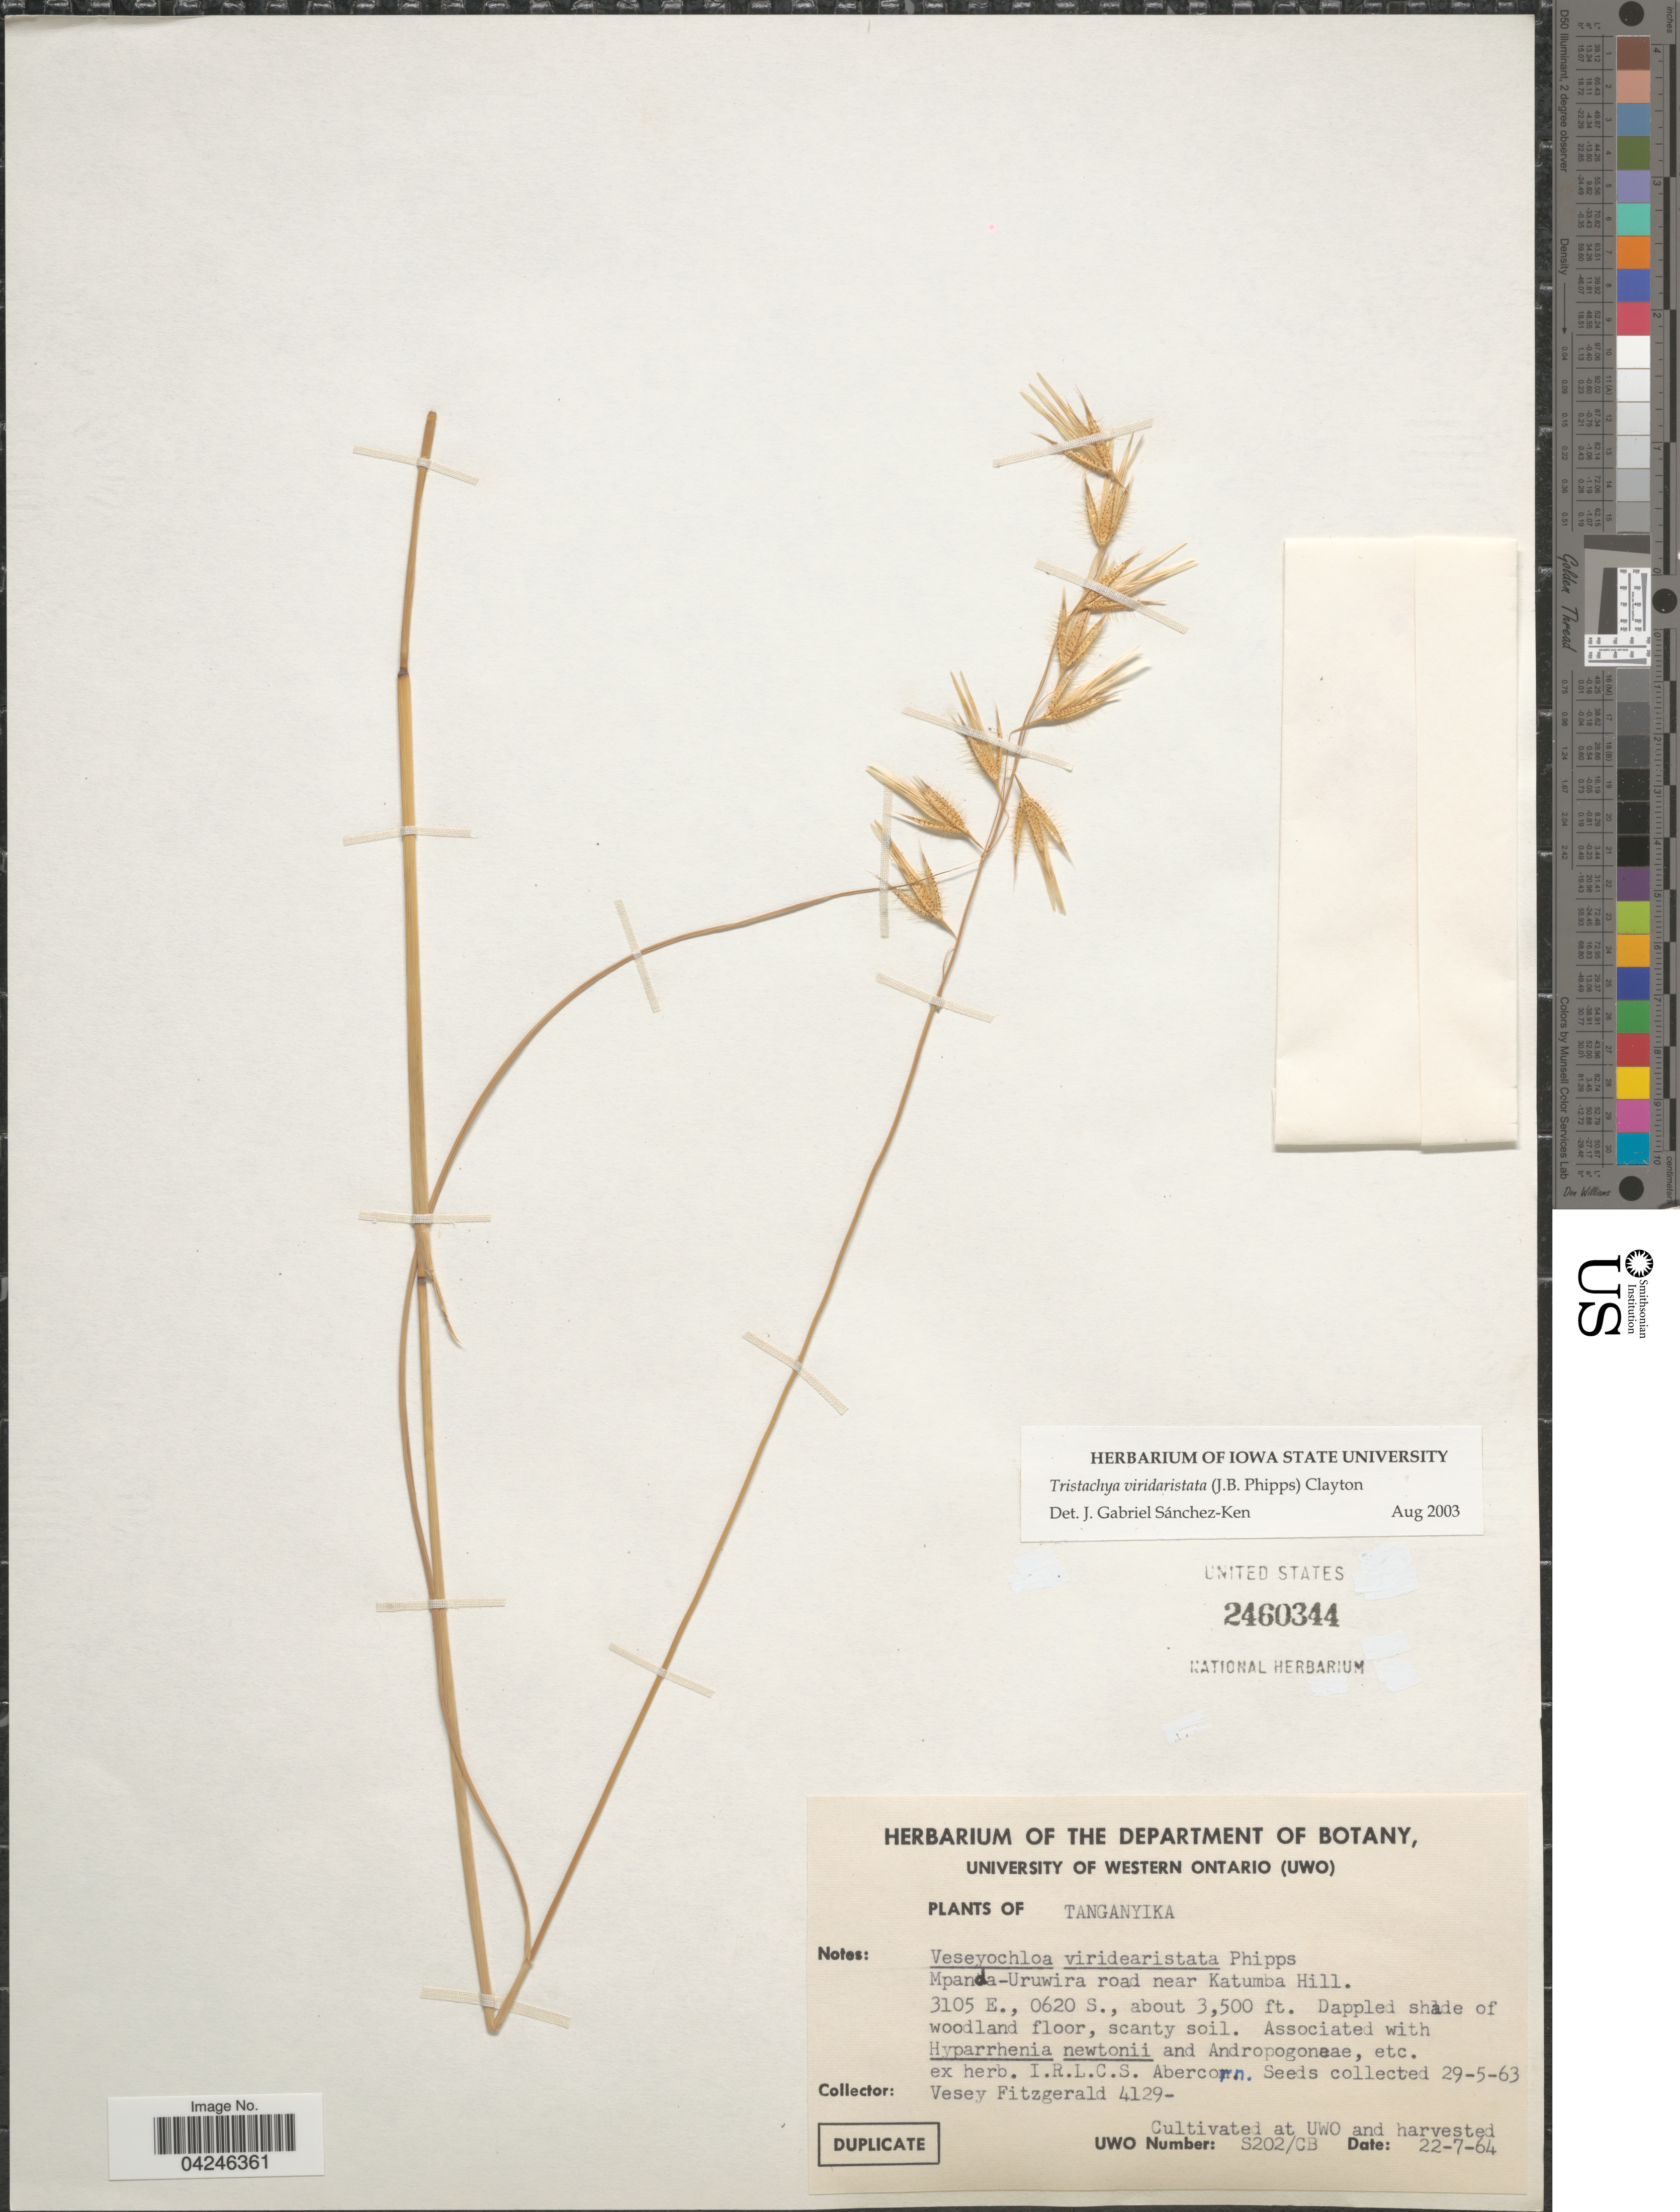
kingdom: Plantae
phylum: Tracheophyta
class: Liliopsida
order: Poales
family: Poaceae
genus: Tristachya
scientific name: Tristachya viridearistata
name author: (J.B. Phipps) Clayton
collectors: V. Fitzgerald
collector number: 4129/S202/CB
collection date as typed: Transcribed d/m/y: 22/7/64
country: Canada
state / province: Ontario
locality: At UWO and harvested.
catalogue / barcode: US 2460344